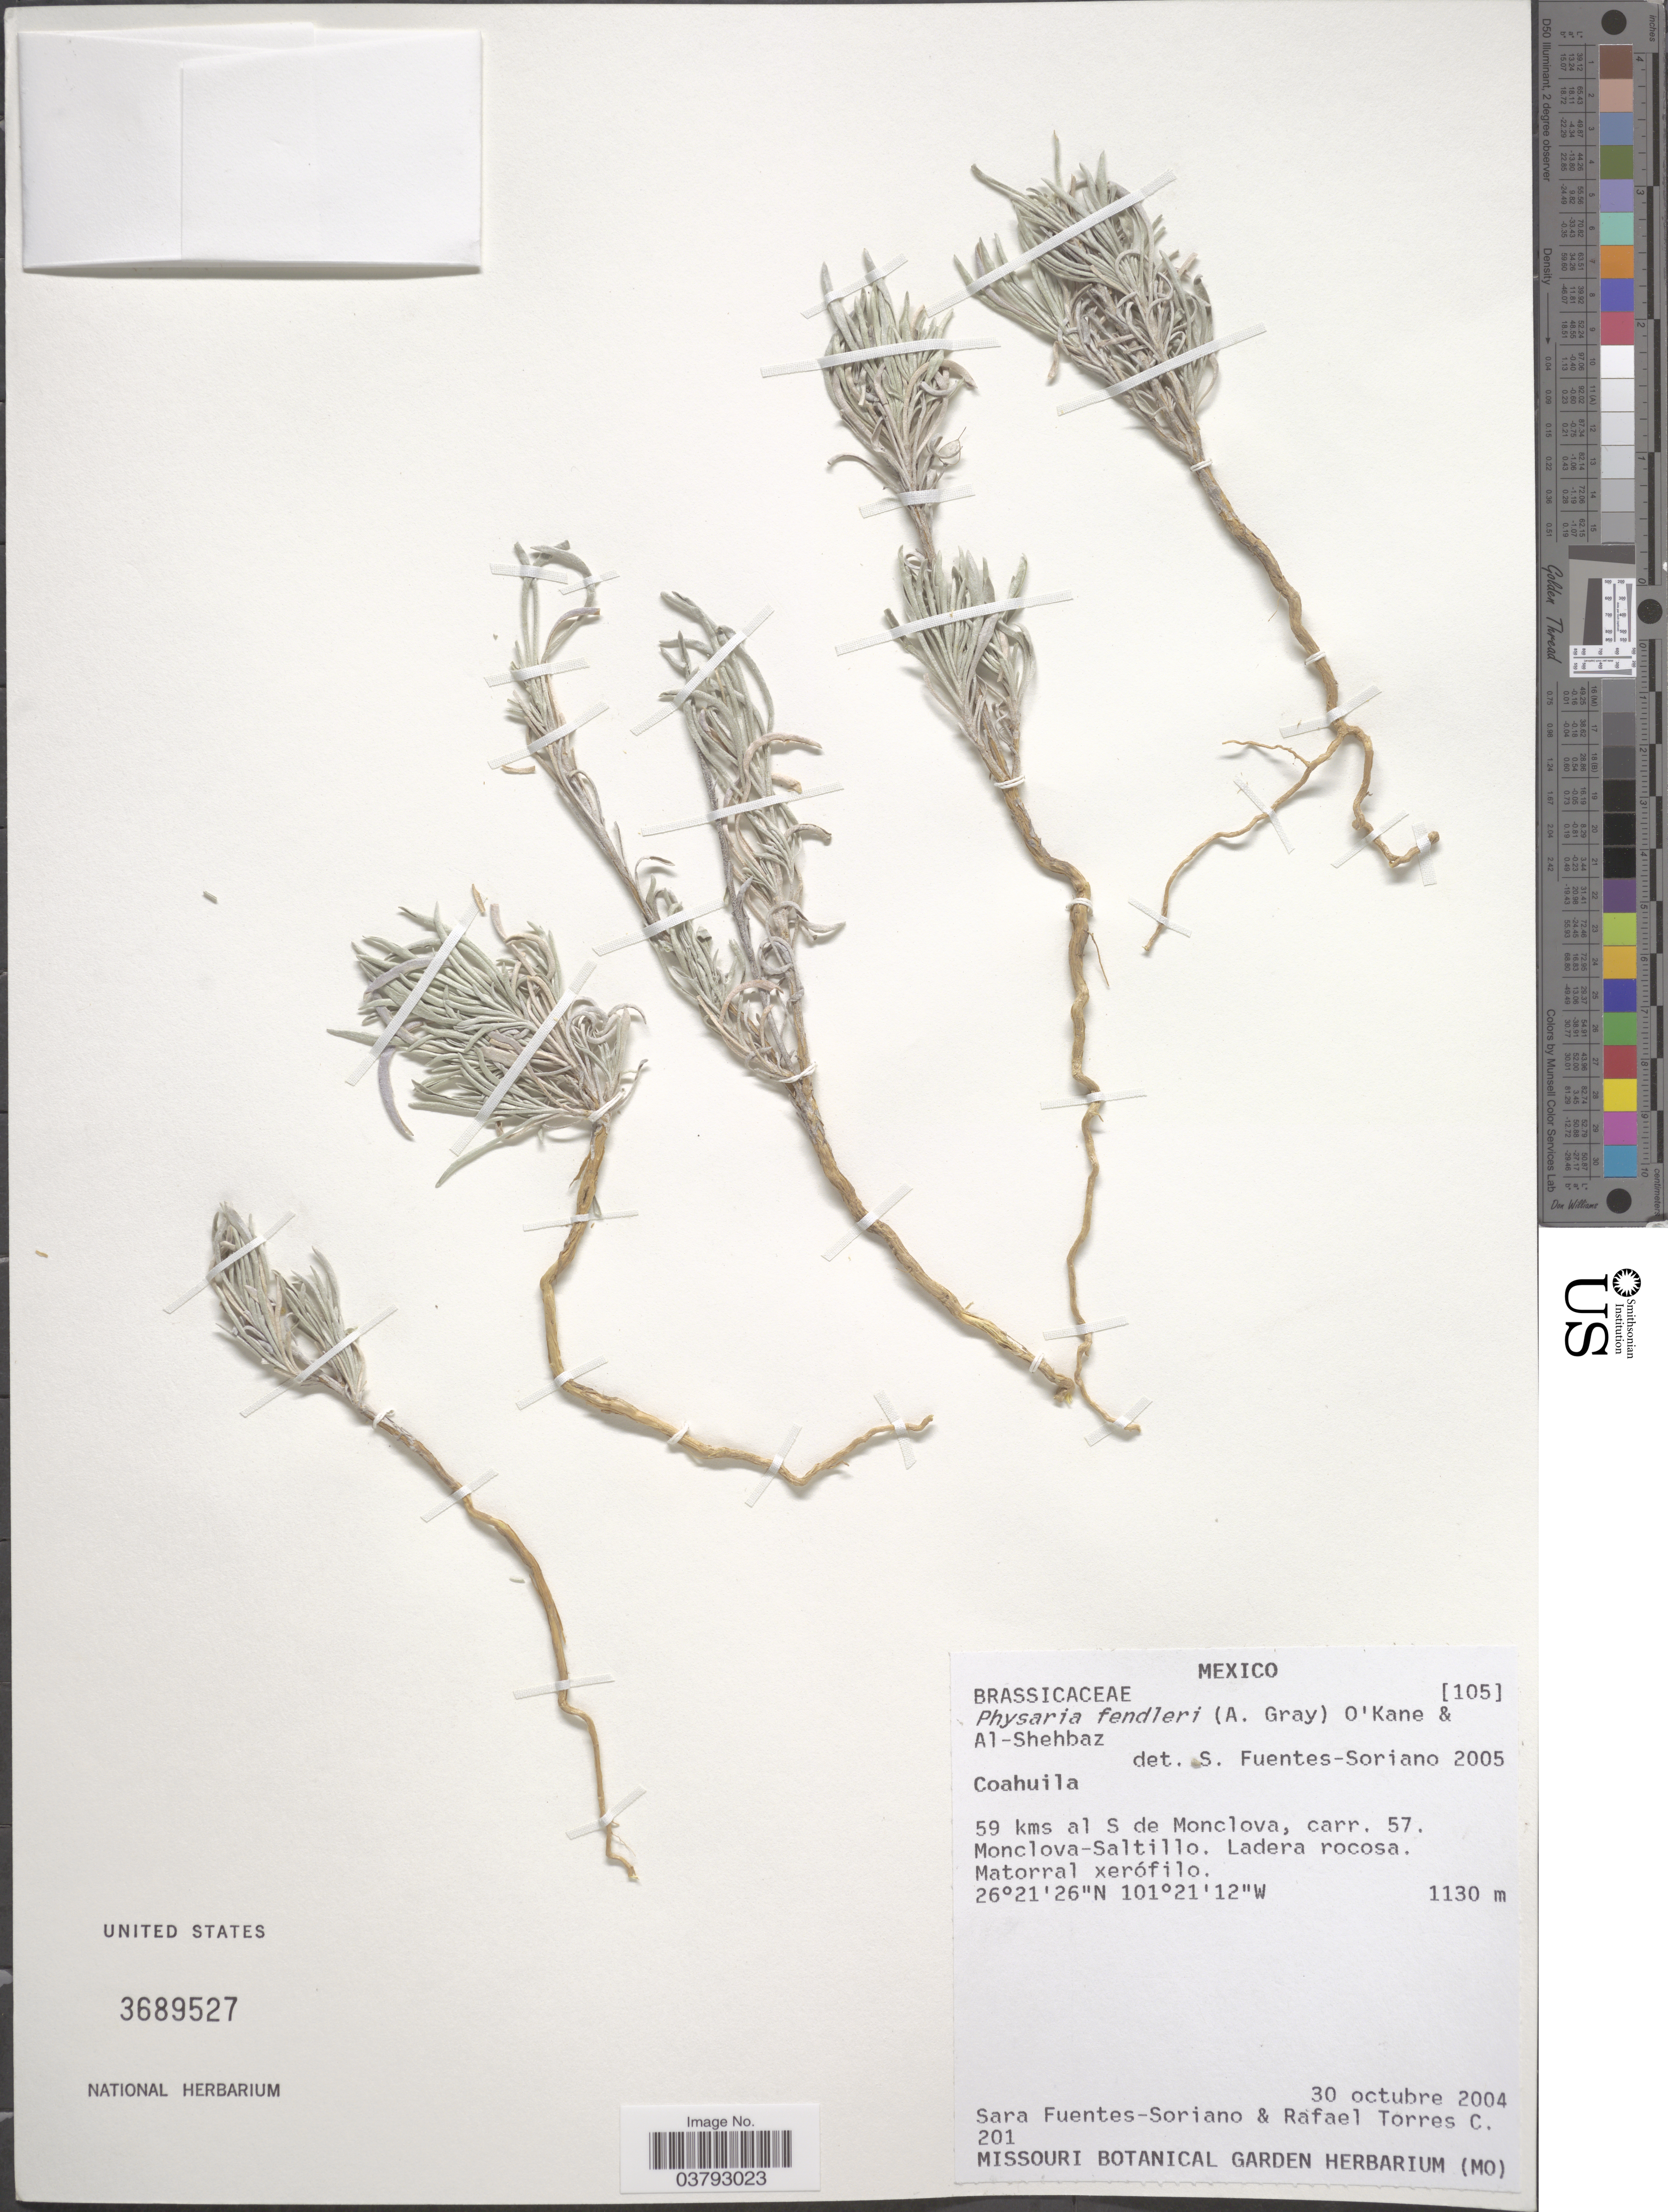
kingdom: Plantae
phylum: Tracheophyta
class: Magnoliopsida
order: Brassicales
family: Brassicaceae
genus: Physaria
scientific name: Physaria fendleri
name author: (A. Gray) O'Kane & Al-Shehbaz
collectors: S. Fuentes-Soriano & R. Torres C.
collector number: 201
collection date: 2004-10-30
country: Mexico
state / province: Coahuila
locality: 59 kms al S de Monclova, carr. 57. Monclova-Saltillo.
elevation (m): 1130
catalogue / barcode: US 3689527